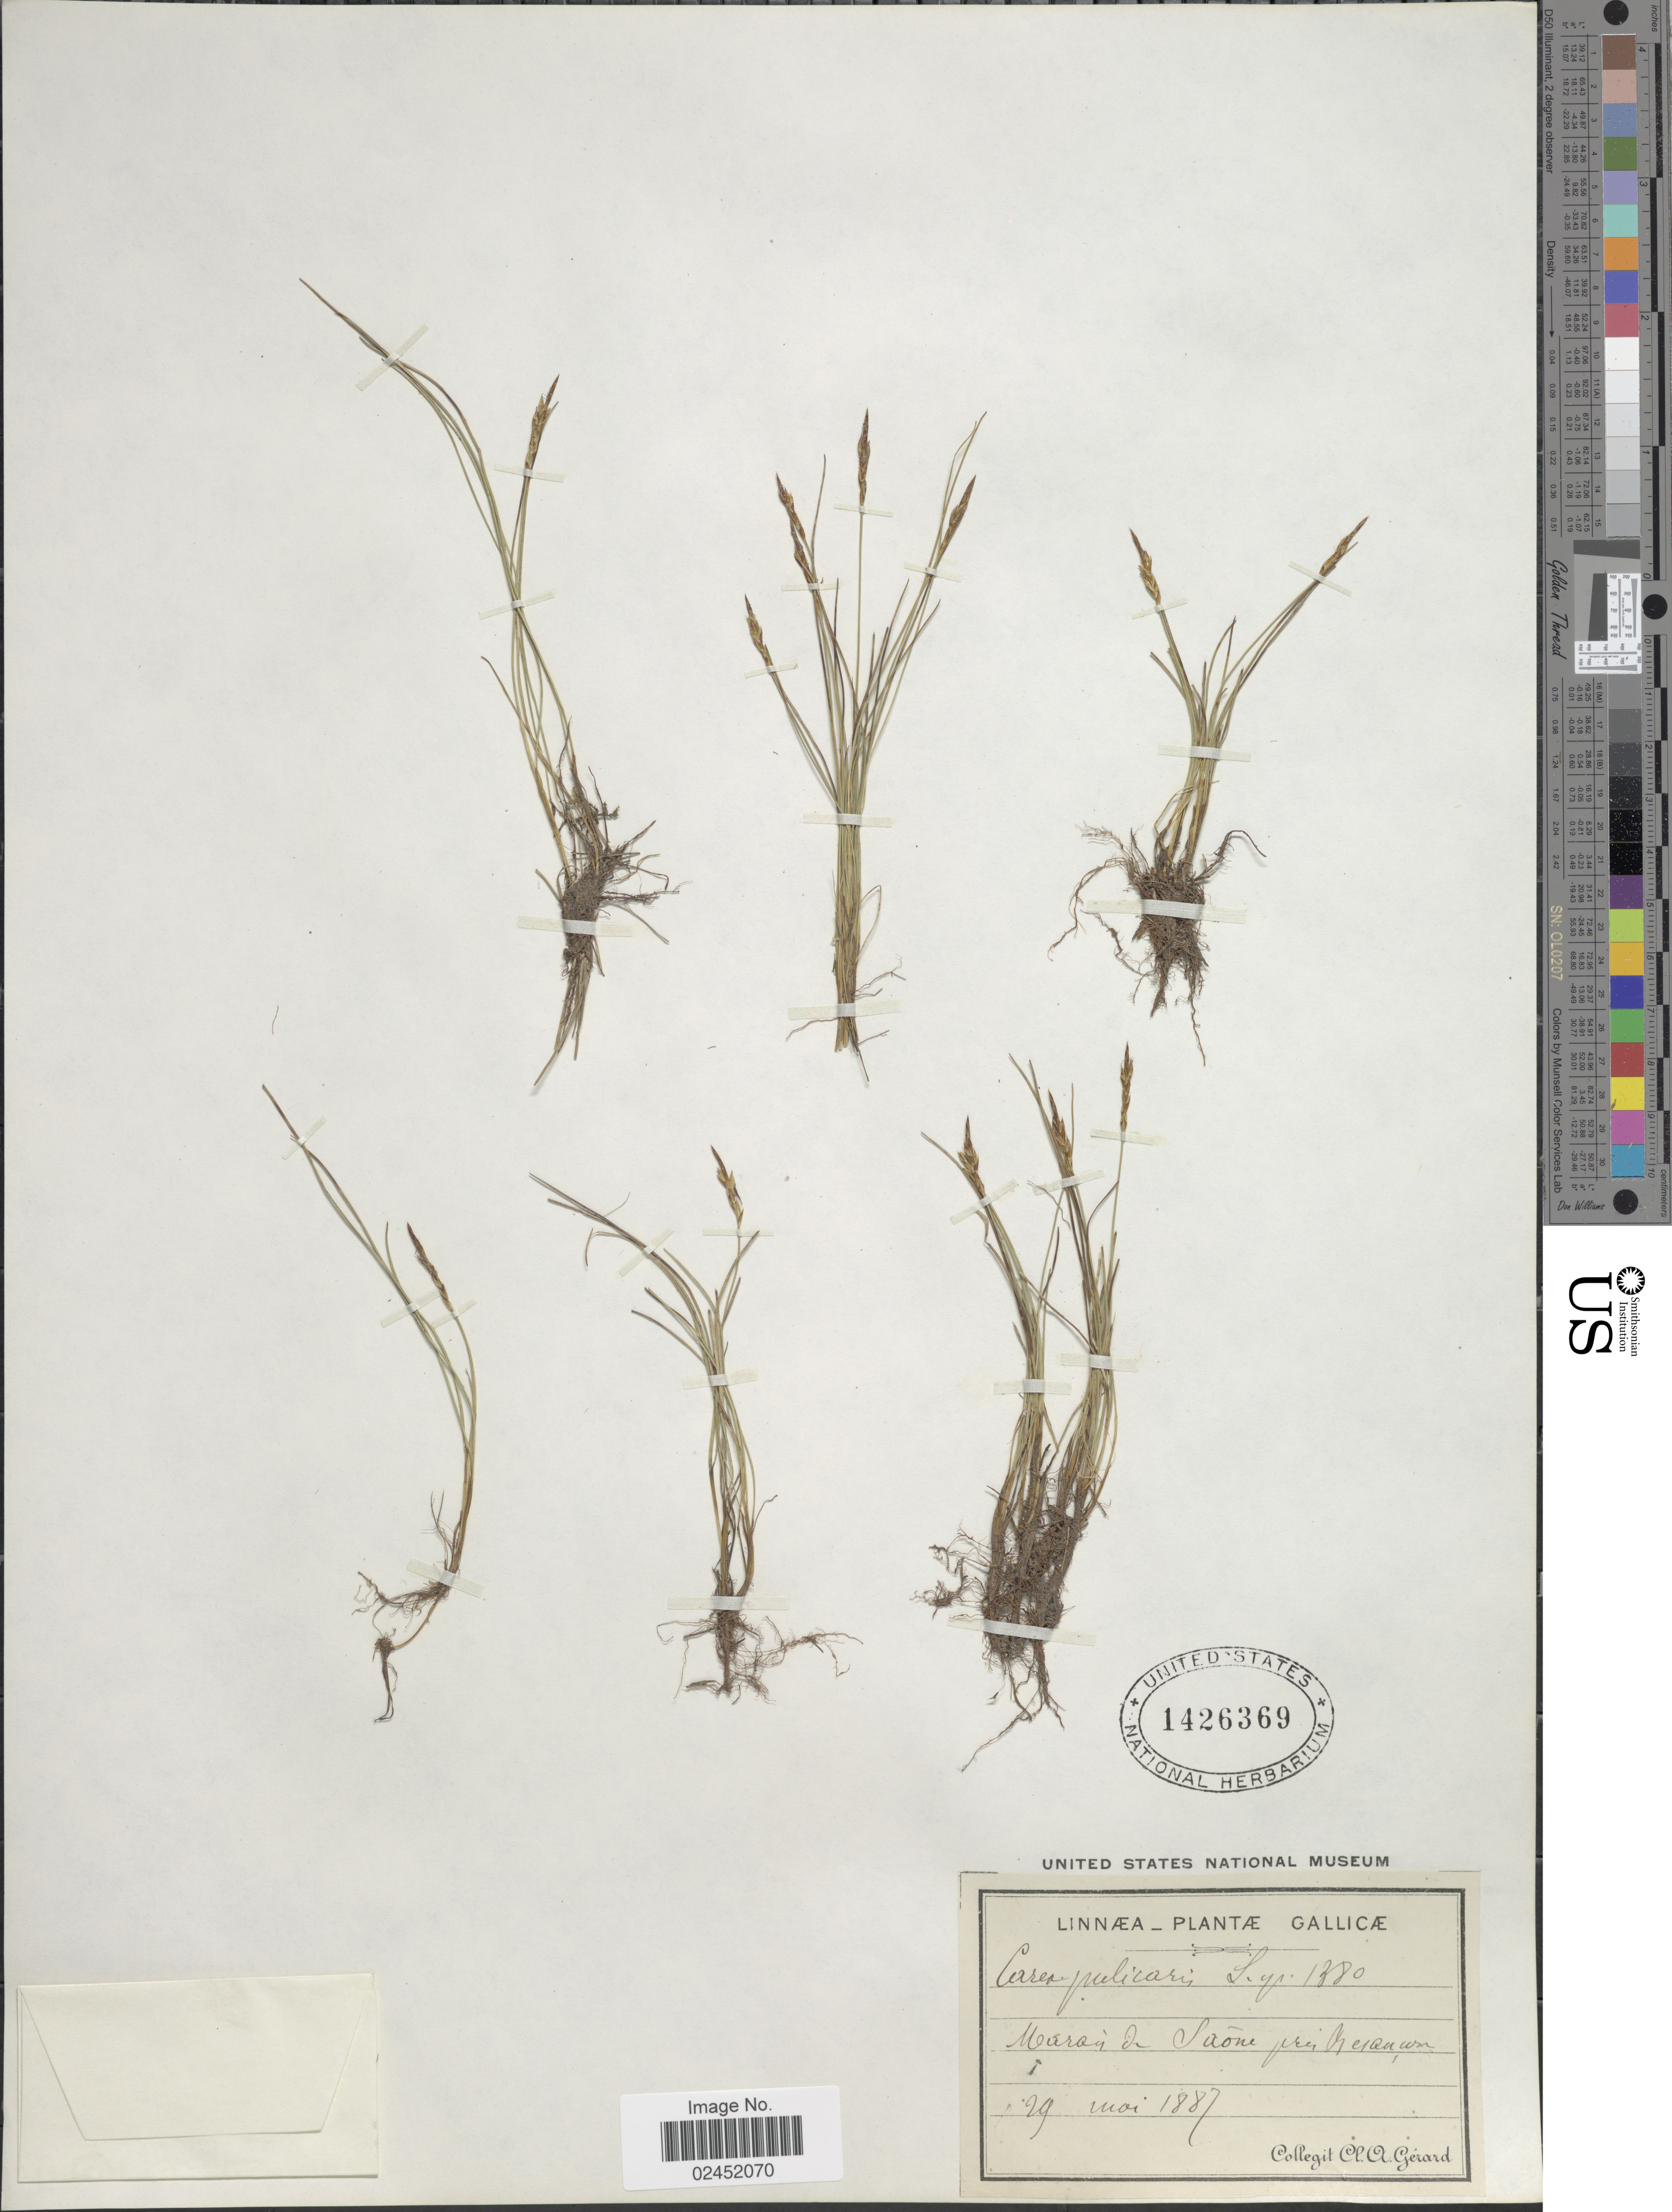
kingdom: Plantae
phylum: Tracheophyta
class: Liliopsida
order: Poales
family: Cyperaceae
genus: Carex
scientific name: Carex pulicaris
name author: L.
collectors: C. Gerard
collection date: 1887-05-29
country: France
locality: Marais de Saöne pres [illegible text]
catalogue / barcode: US 1426369